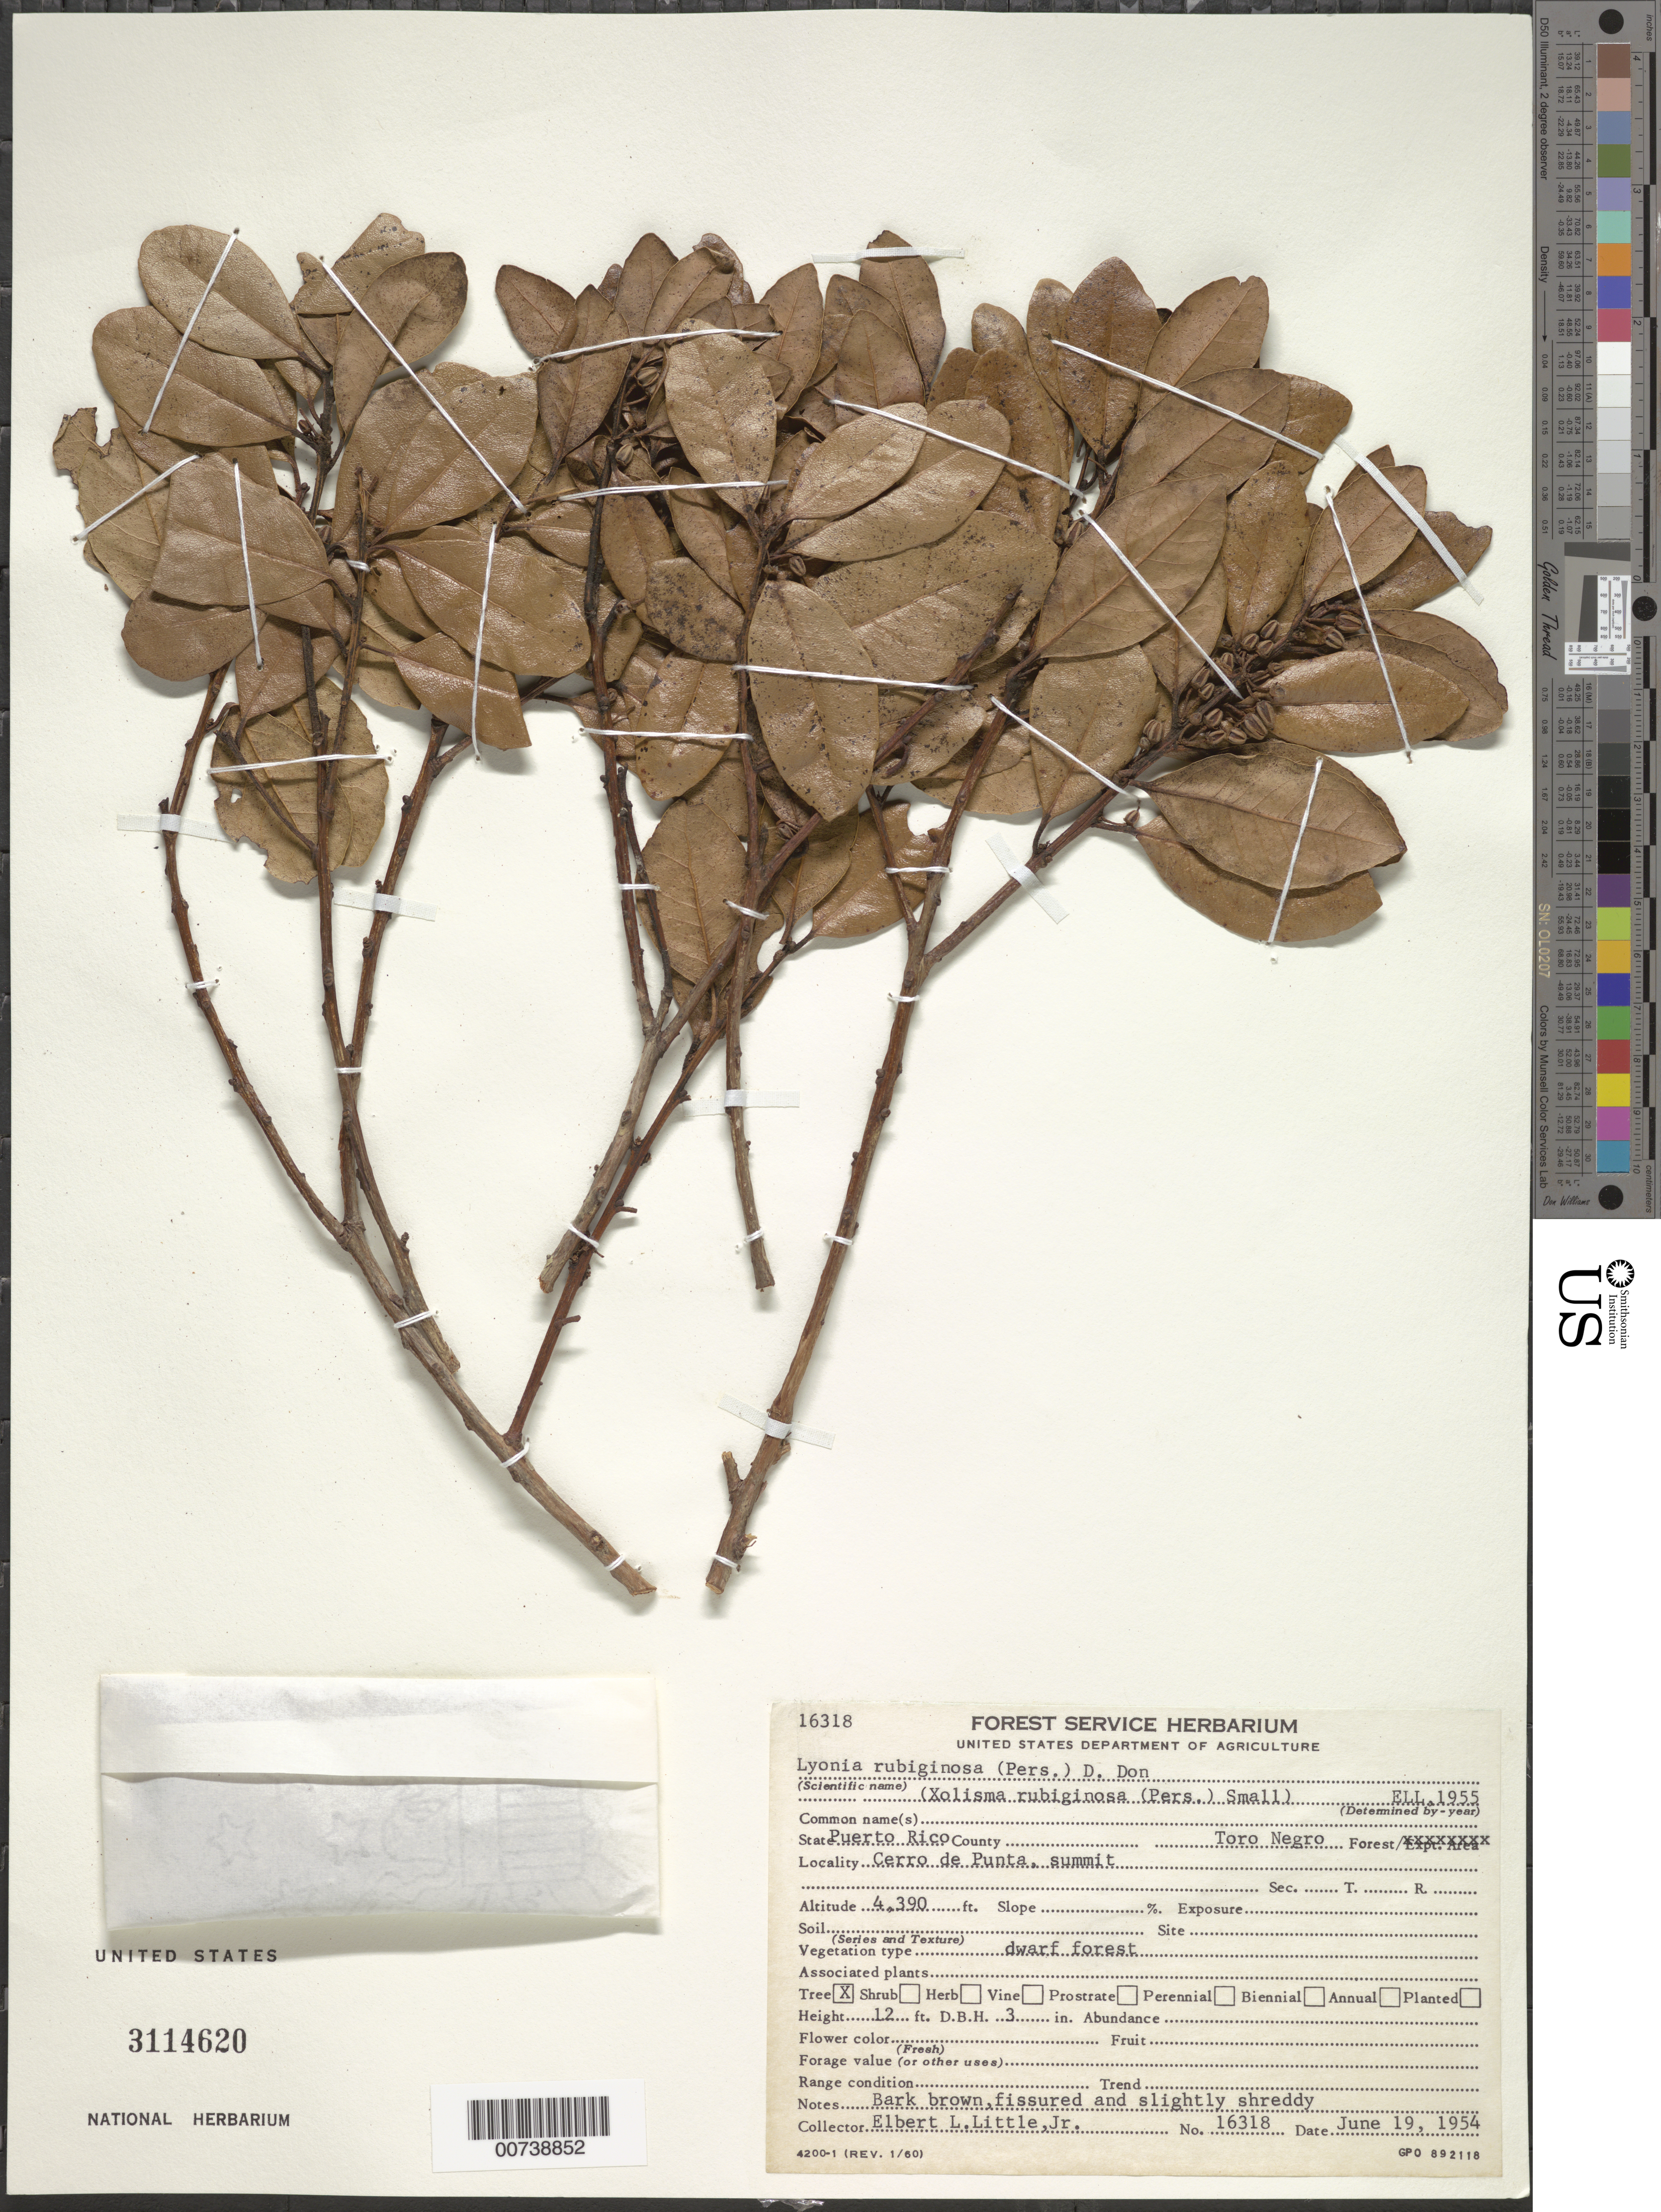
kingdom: Plantae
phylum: Tracheophyta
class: Magnoliopsida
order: Ericales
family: Ericaceae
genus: Lyonia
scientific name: Lyonia rubiginosa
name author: (Pers.) G. Don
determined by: Little, Elbert L., Jr., (FSSR), United States Department of Agriculture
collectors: E. L. Little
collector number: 16318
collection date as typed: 19 Jun 1954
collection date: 1954-06-19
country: Puerto Rico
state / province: Jayuya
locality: Toro Negro, Cerro de Punta, summit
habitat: Dwarf forest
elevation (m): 1338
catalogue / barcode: US 3114620